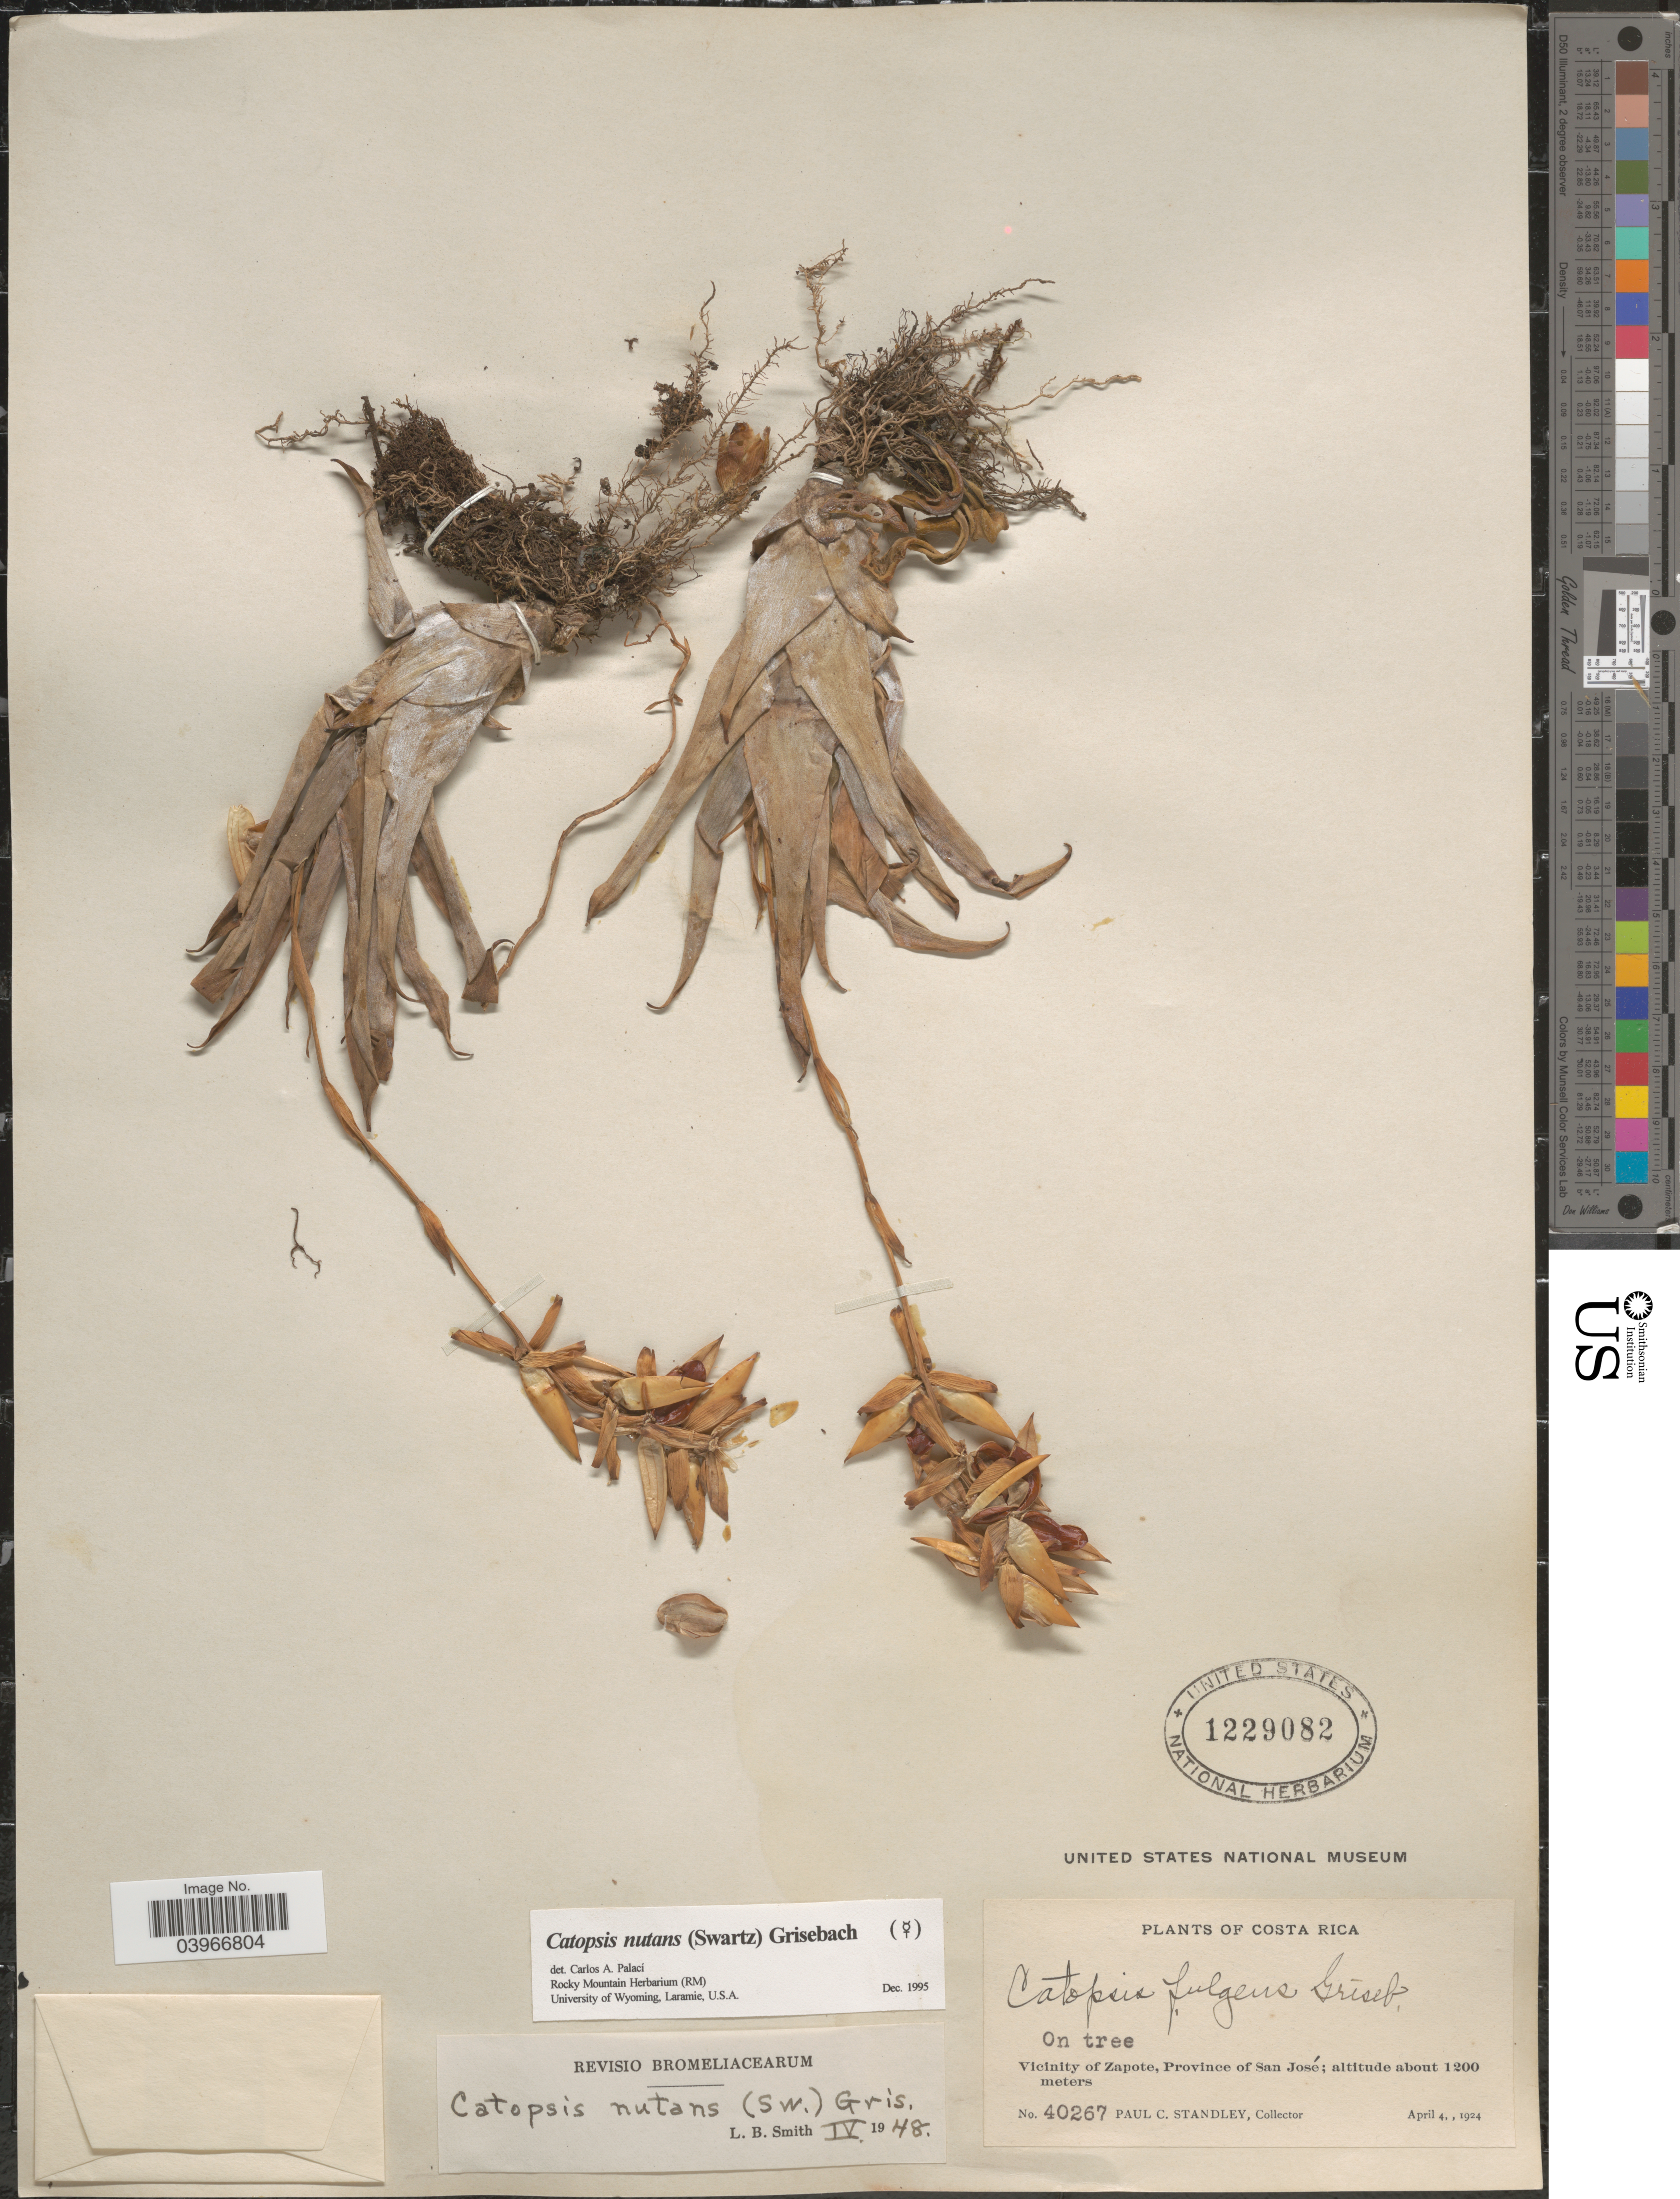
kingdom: Plantae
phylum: Tracheophyta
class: Liliopsida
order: Poales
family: Bromeliaceae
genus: Catopsis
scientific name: Catopsis nutans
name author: (Sw.) Griseb.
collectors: P. C. Standley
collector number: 40267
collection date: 1924-04-04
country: Costa Rica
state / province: San José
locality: Vicinity of Zapote.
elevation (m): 1200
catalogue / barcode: US 1229082